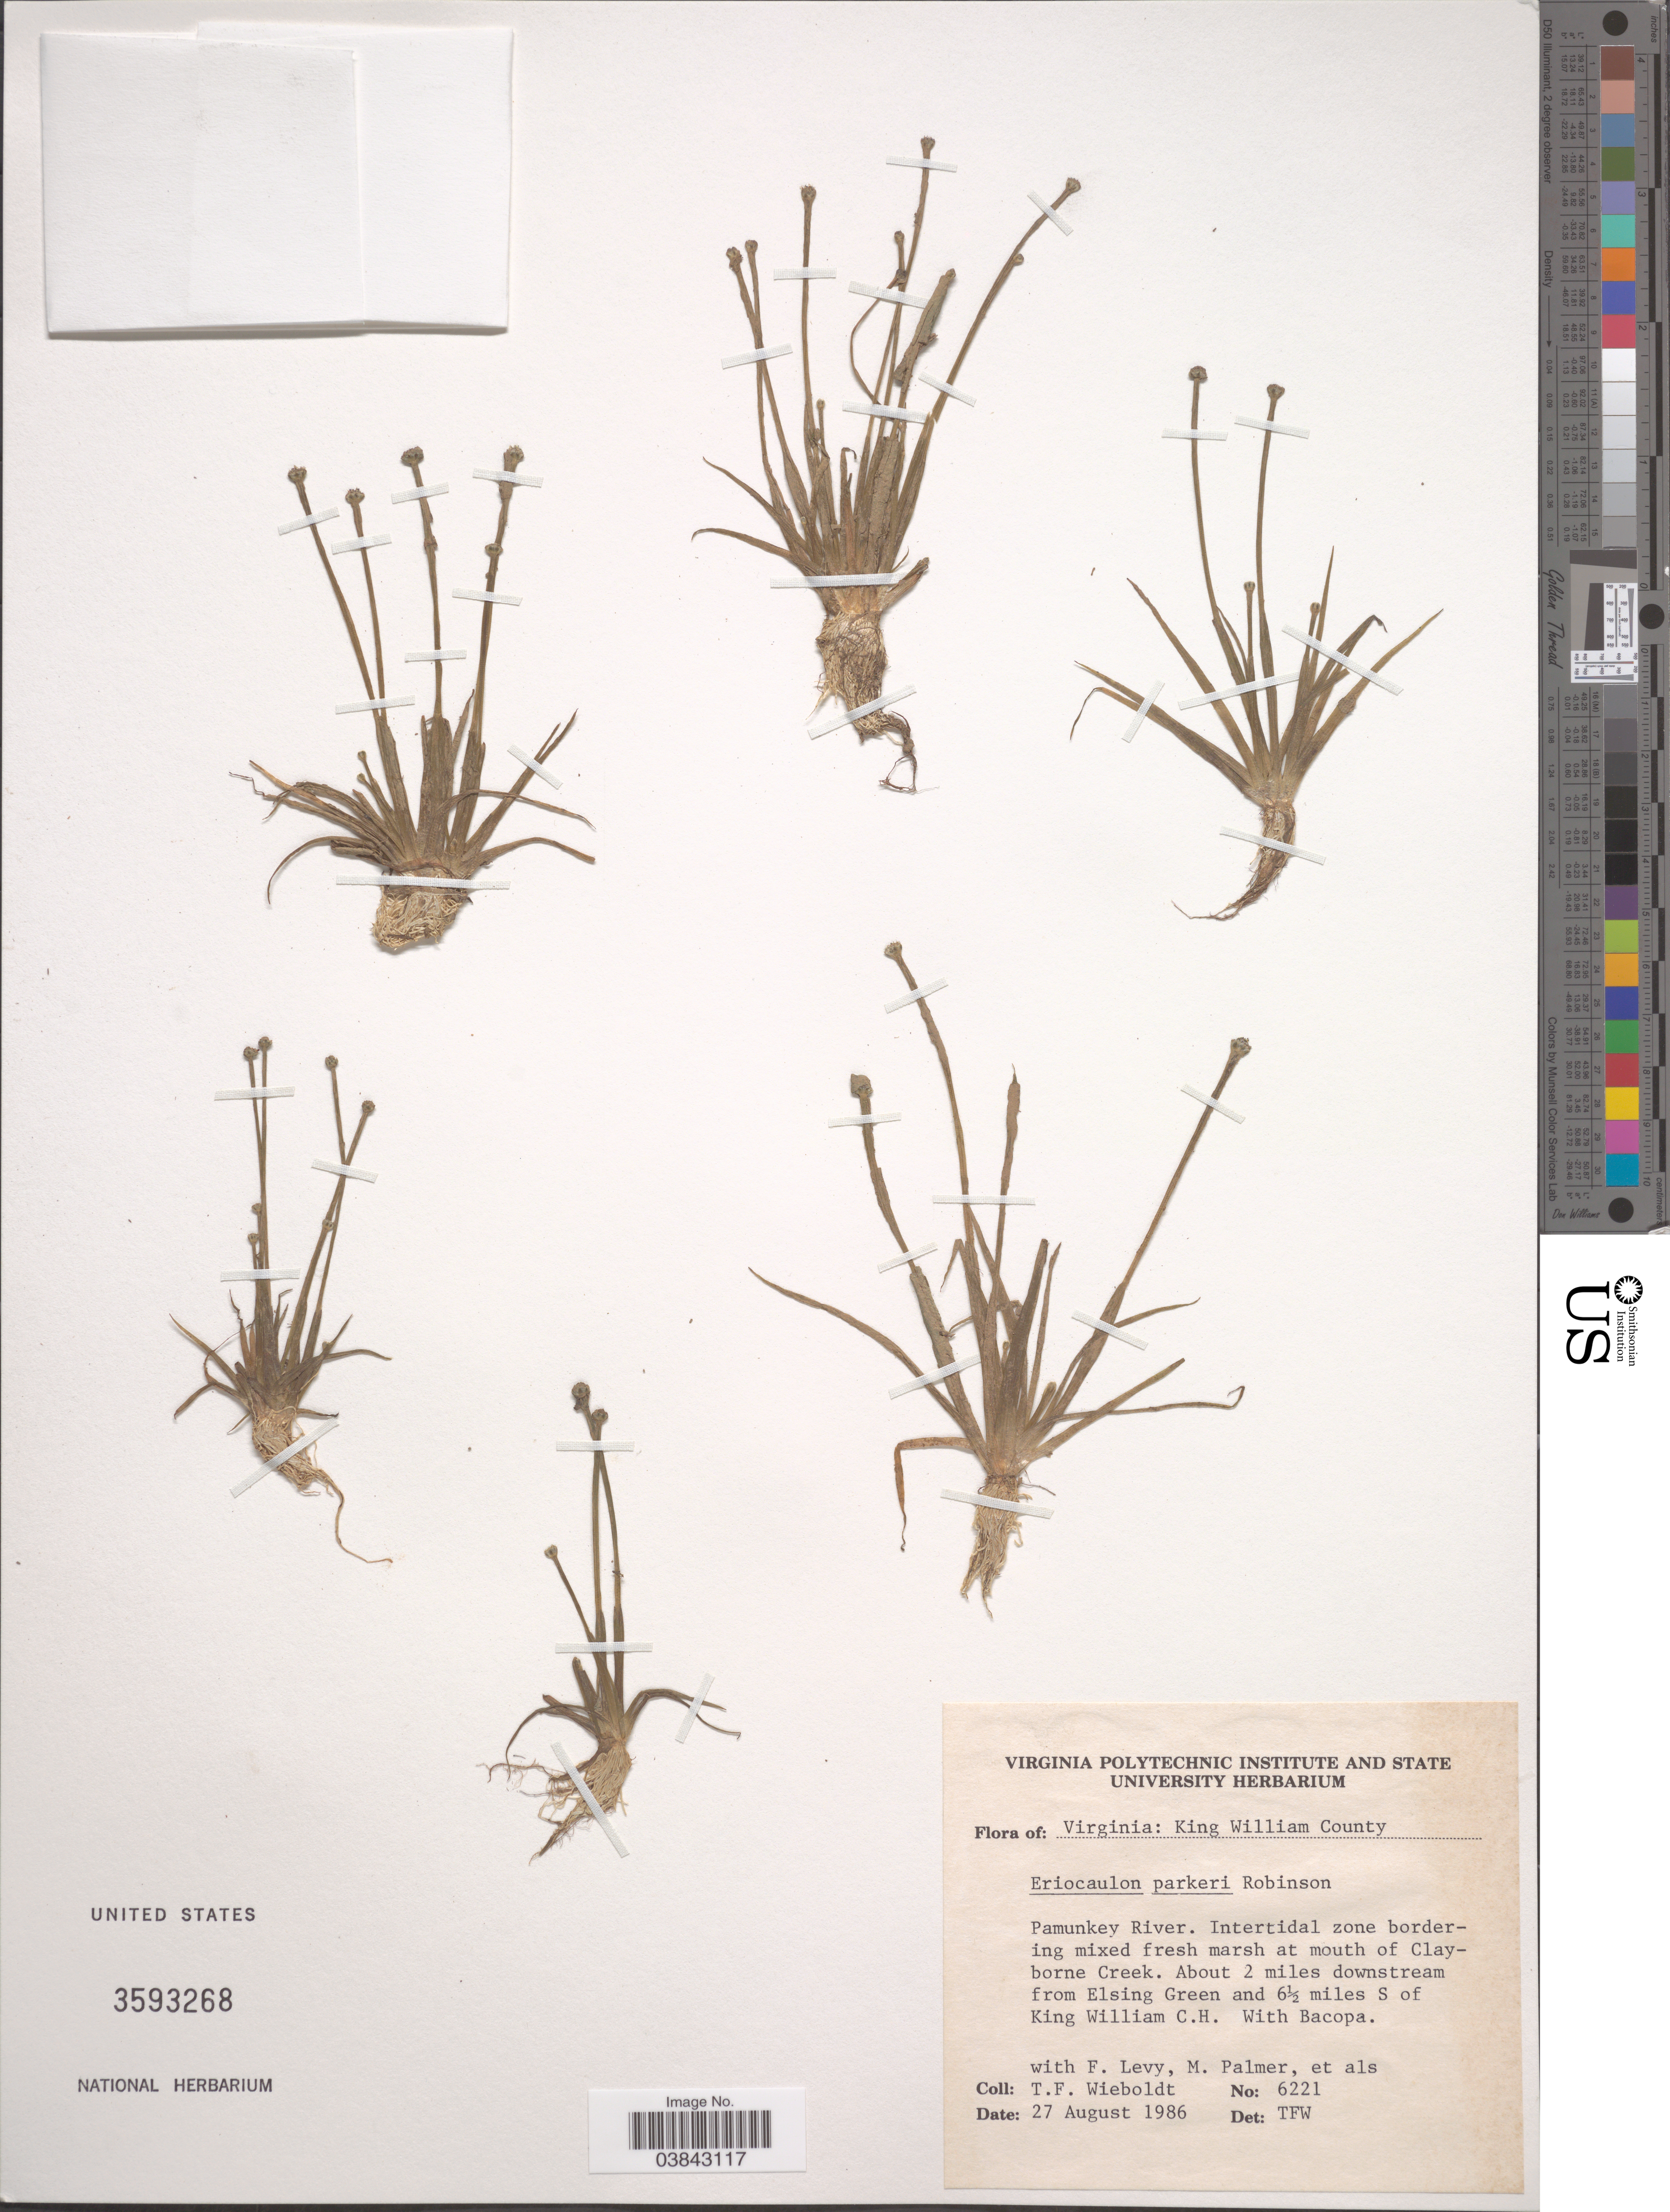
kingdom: Plantae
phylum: Tracheophyta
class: Liliopsida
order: Poales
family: Eriocaulaceae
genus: Eriocaulon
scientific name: Eriocaulon parkeri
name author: B.L. Rob.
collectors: T. Wieboldt, F. Levy & M. R. Palmer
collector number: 6221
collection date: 1986-08-27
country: United States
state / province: Virginia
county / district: King William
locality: King William County. Pamunkey River. Mouth of Clayborne Creek. About 2 miles downstream from Elsing Green and 6½ miles S of King William C.H.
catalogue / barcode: US 3593268